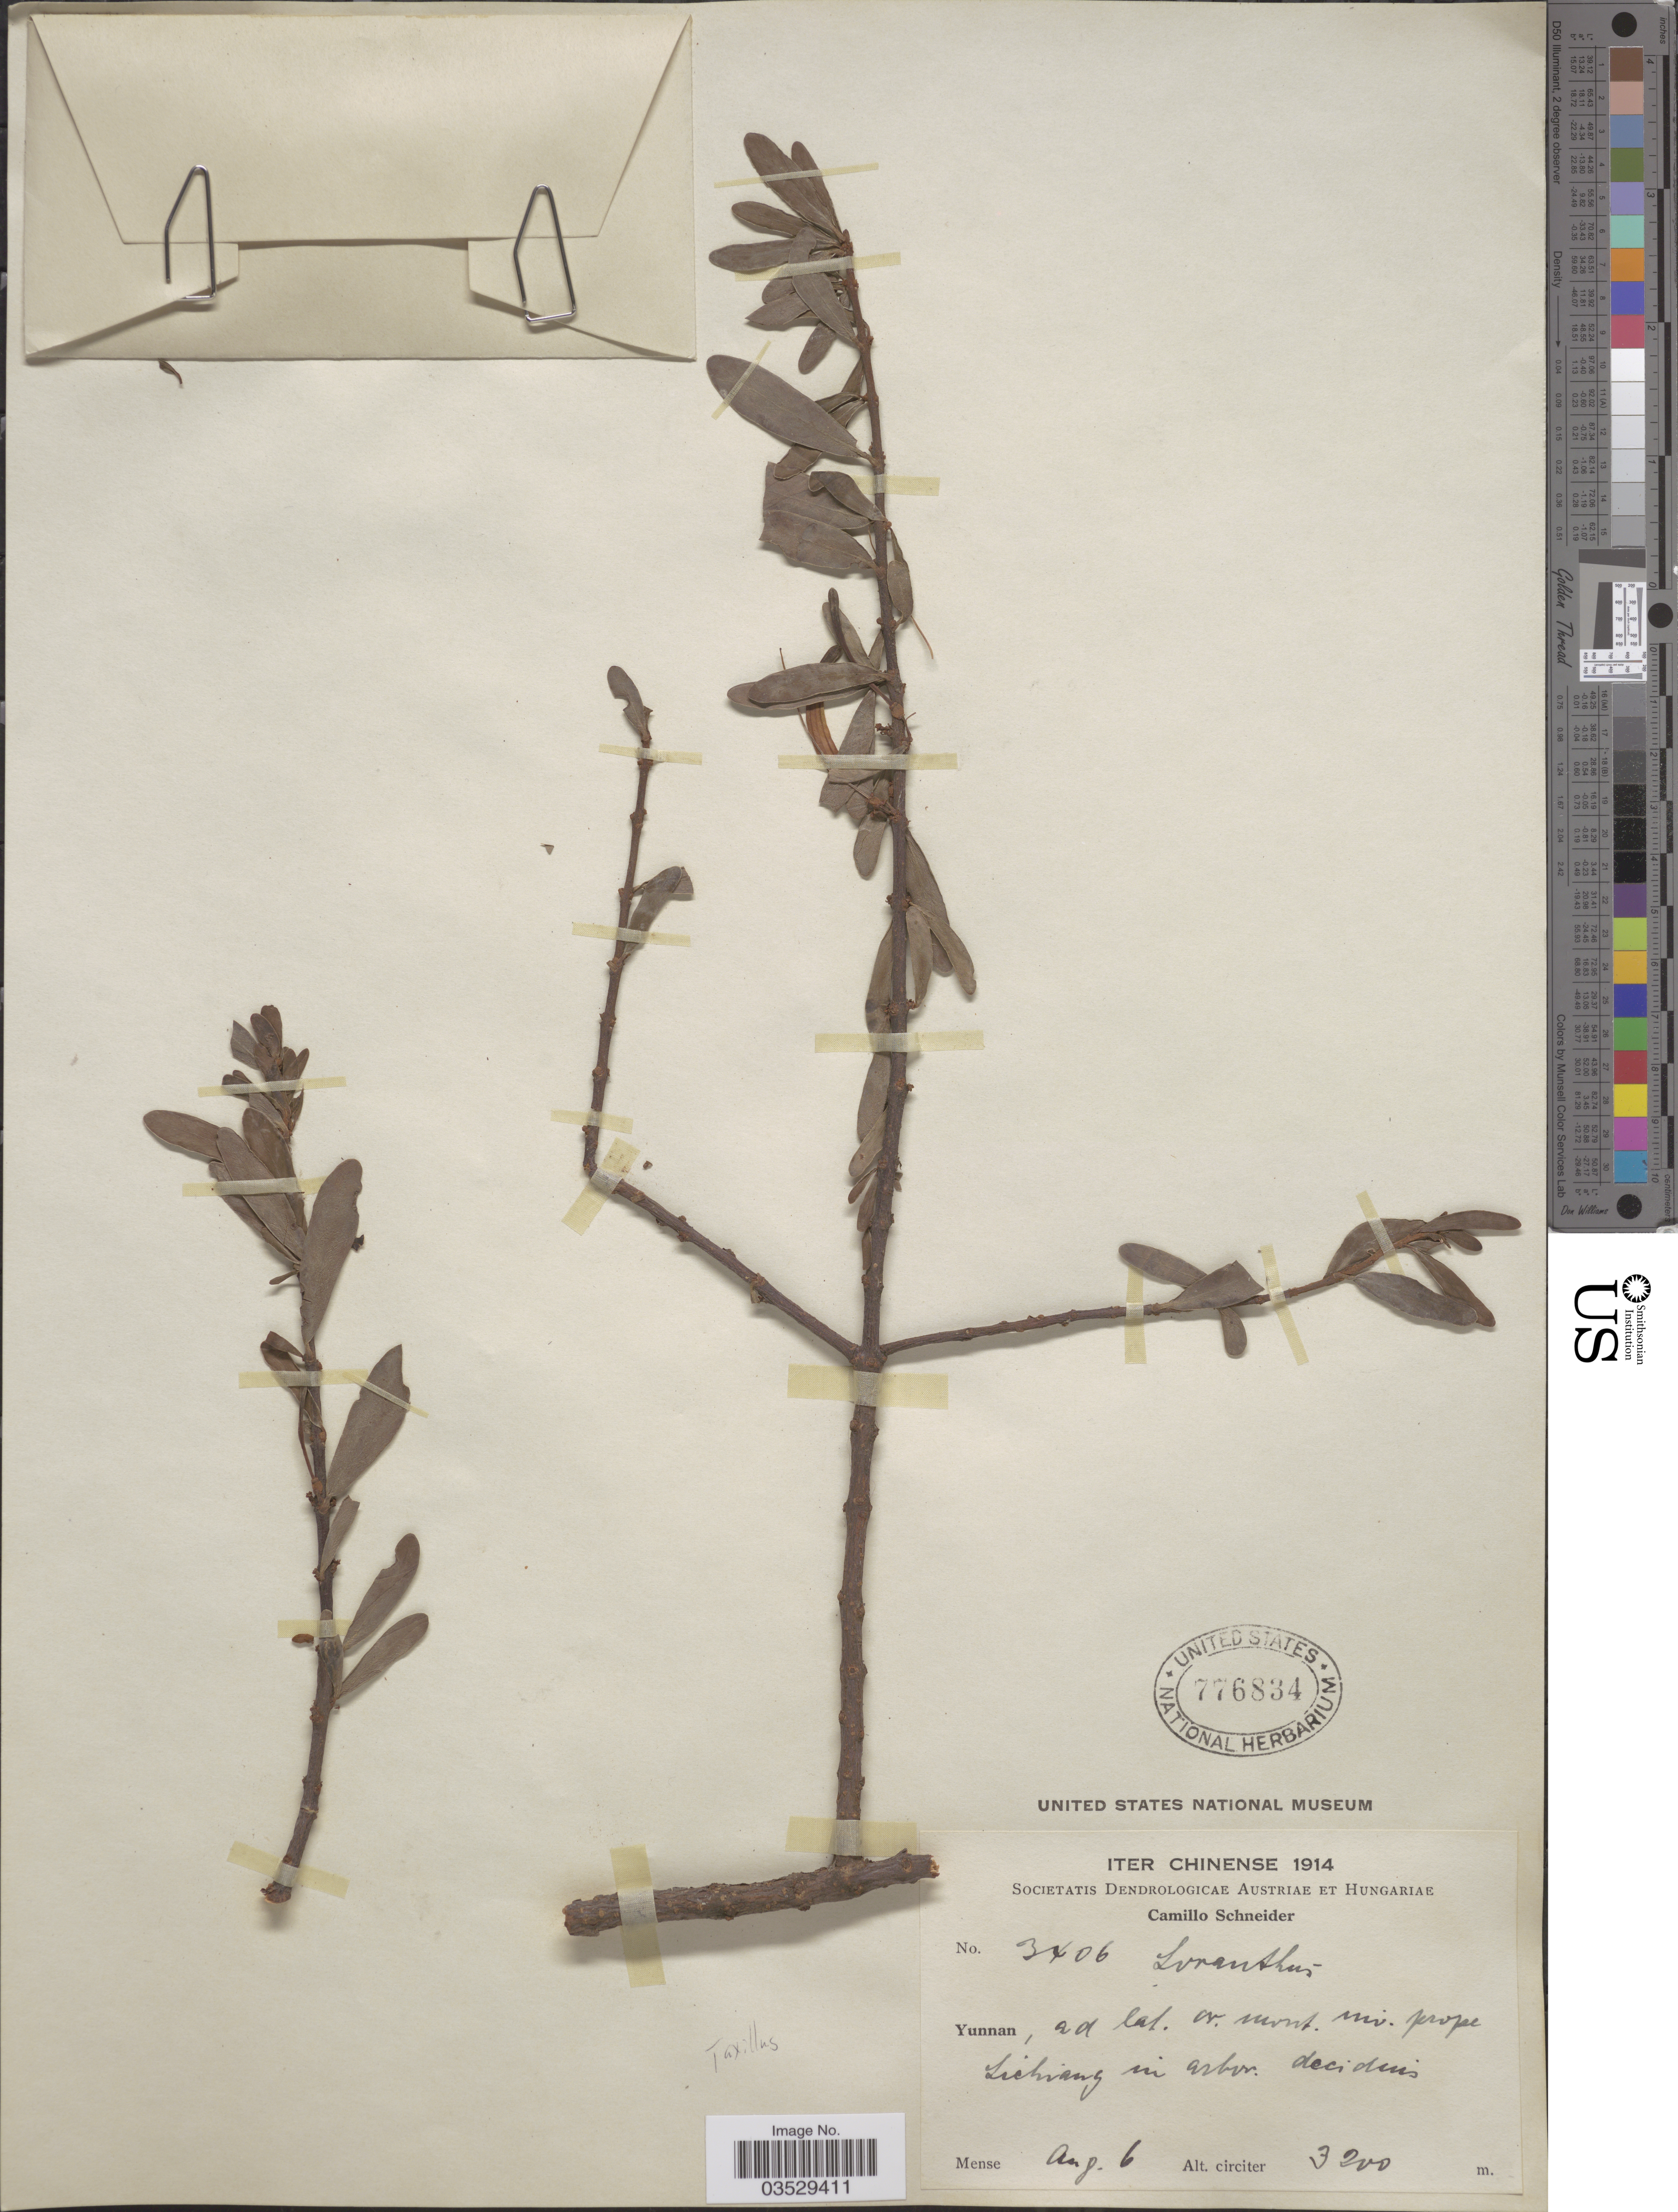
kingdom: Plantae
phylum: Tracheophyta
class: Magnoliopsida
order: Santalales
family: Loranthaceae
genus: Taxillus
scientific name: Taxillus sp.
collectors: C. K. Schneider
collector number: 3406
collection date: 1914-08-06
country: China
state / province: Yunnan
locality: Ad lat. [illegible text] mont. unv.[interpreted] prope Lichiang in arbor. decidius[interpreted].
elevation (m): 3200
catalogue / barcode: US 776834